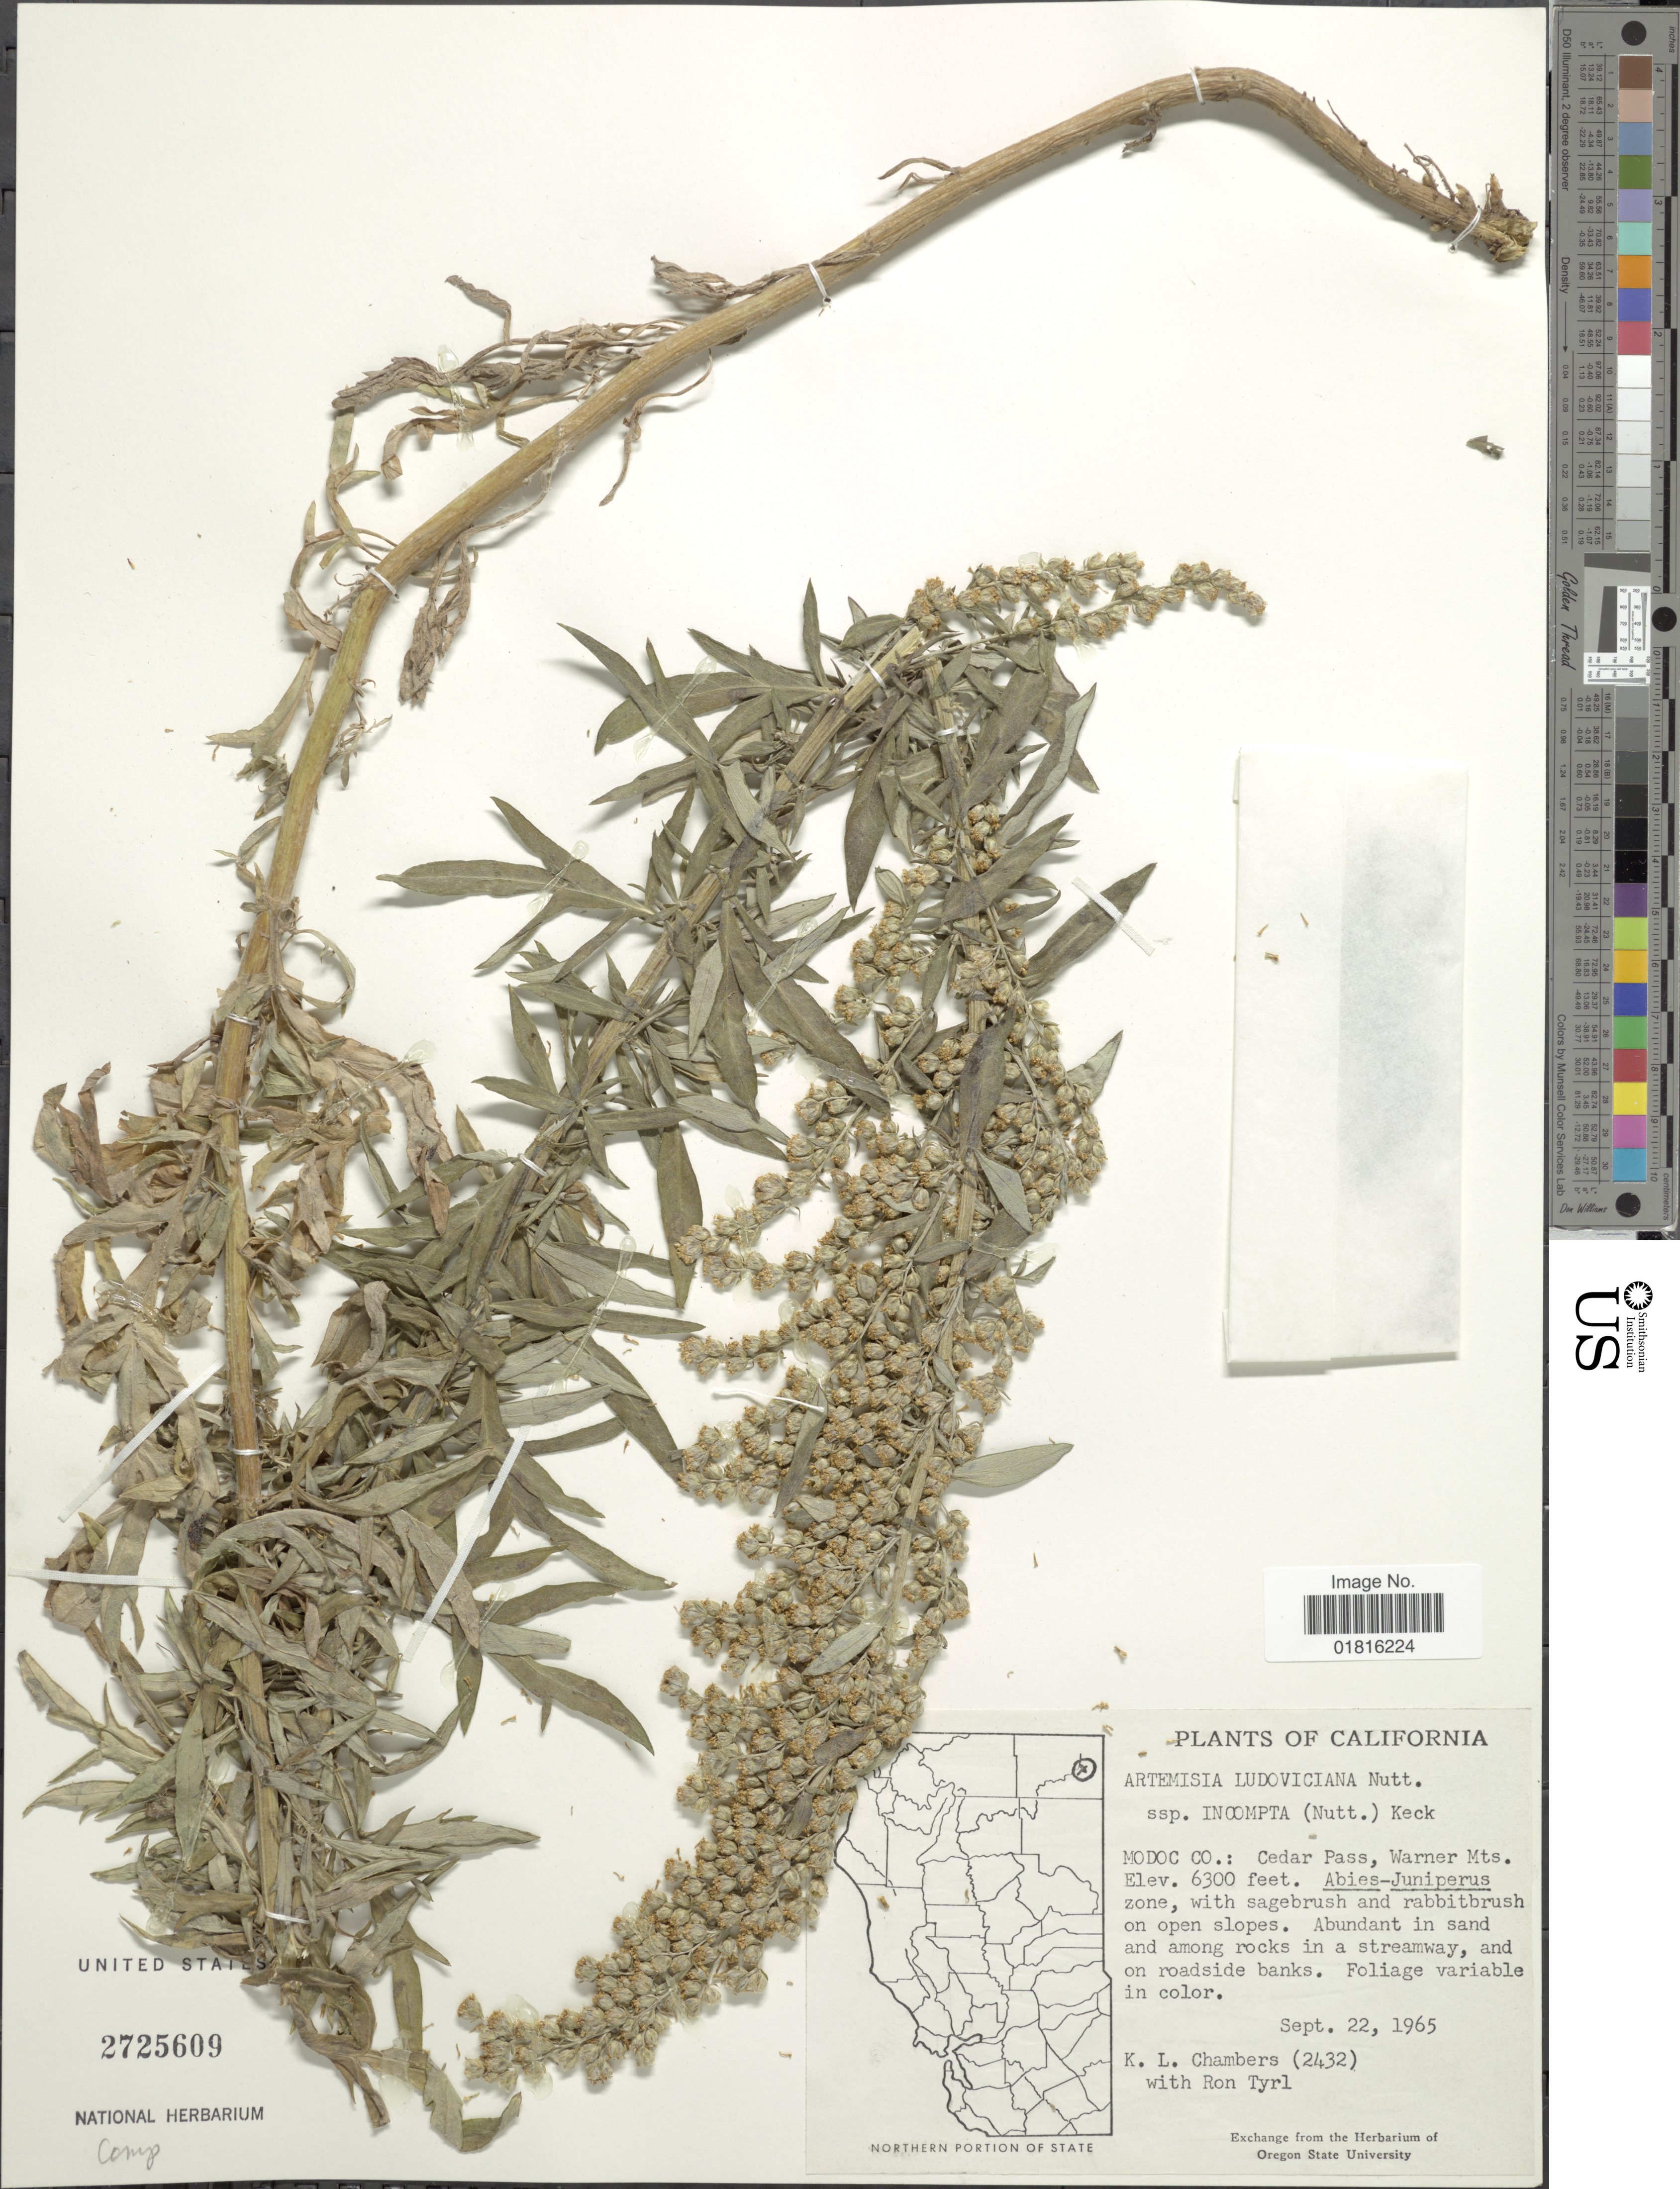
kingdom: Plantae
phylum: Tracheophyta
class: Magnoliopsida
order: Asterales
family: Asteraceae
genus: Artemisia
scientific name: Artemisia ludoviciana subsp. incompta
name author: (Nutt.) D.D. Keck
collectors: K. Chambers & R. Tyrl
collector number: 2432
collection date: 1965-09-22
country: United States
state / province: California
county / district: Modoc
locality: Modoc Co.: Cedar Pass, Warner Mts. Abundant in sand and among rocks in a streamway, and on roadside banks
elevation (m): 1920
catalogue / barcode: US 2725609